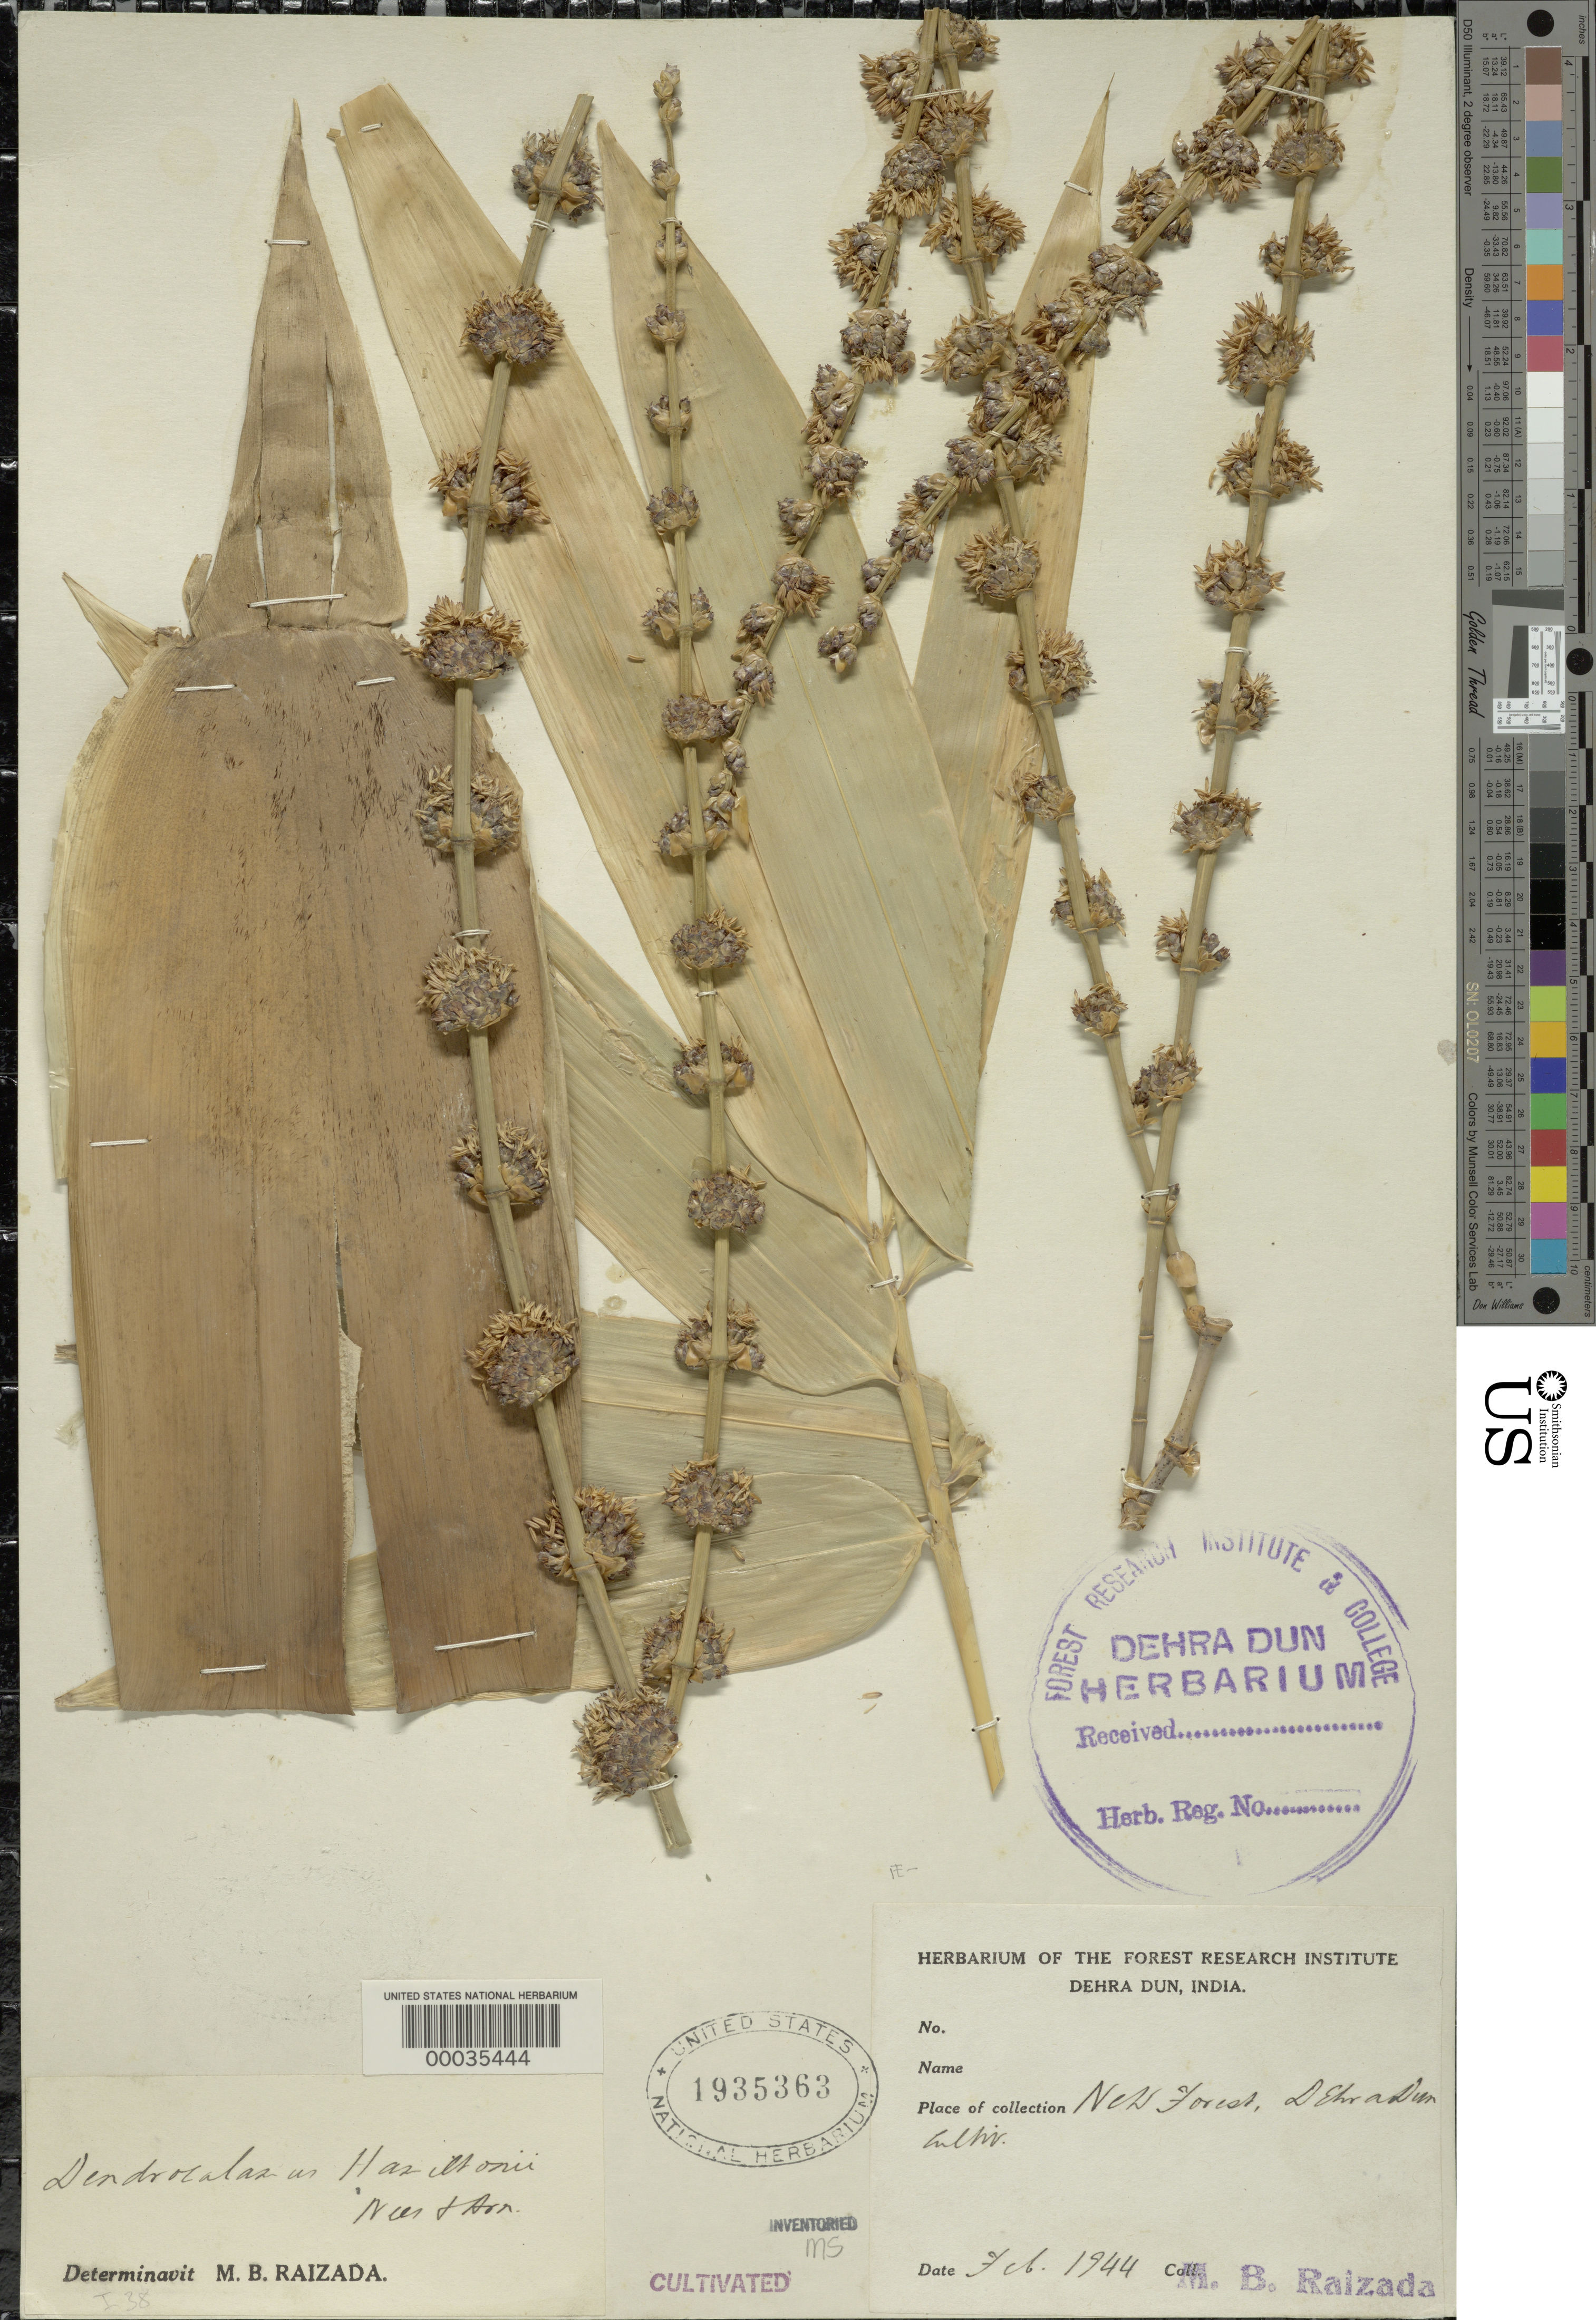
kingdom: Plantae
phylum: Tracheophyta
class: Liliopsida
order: Poales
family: Poaceae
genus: Dendrocalamus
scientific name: Dendrocalamus hamiltonii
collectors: M. Raizada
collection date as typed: Feb 1944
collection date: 1944-02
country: India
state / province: Uttar Pradesh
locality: Dehra dun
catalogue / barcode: US 1935363